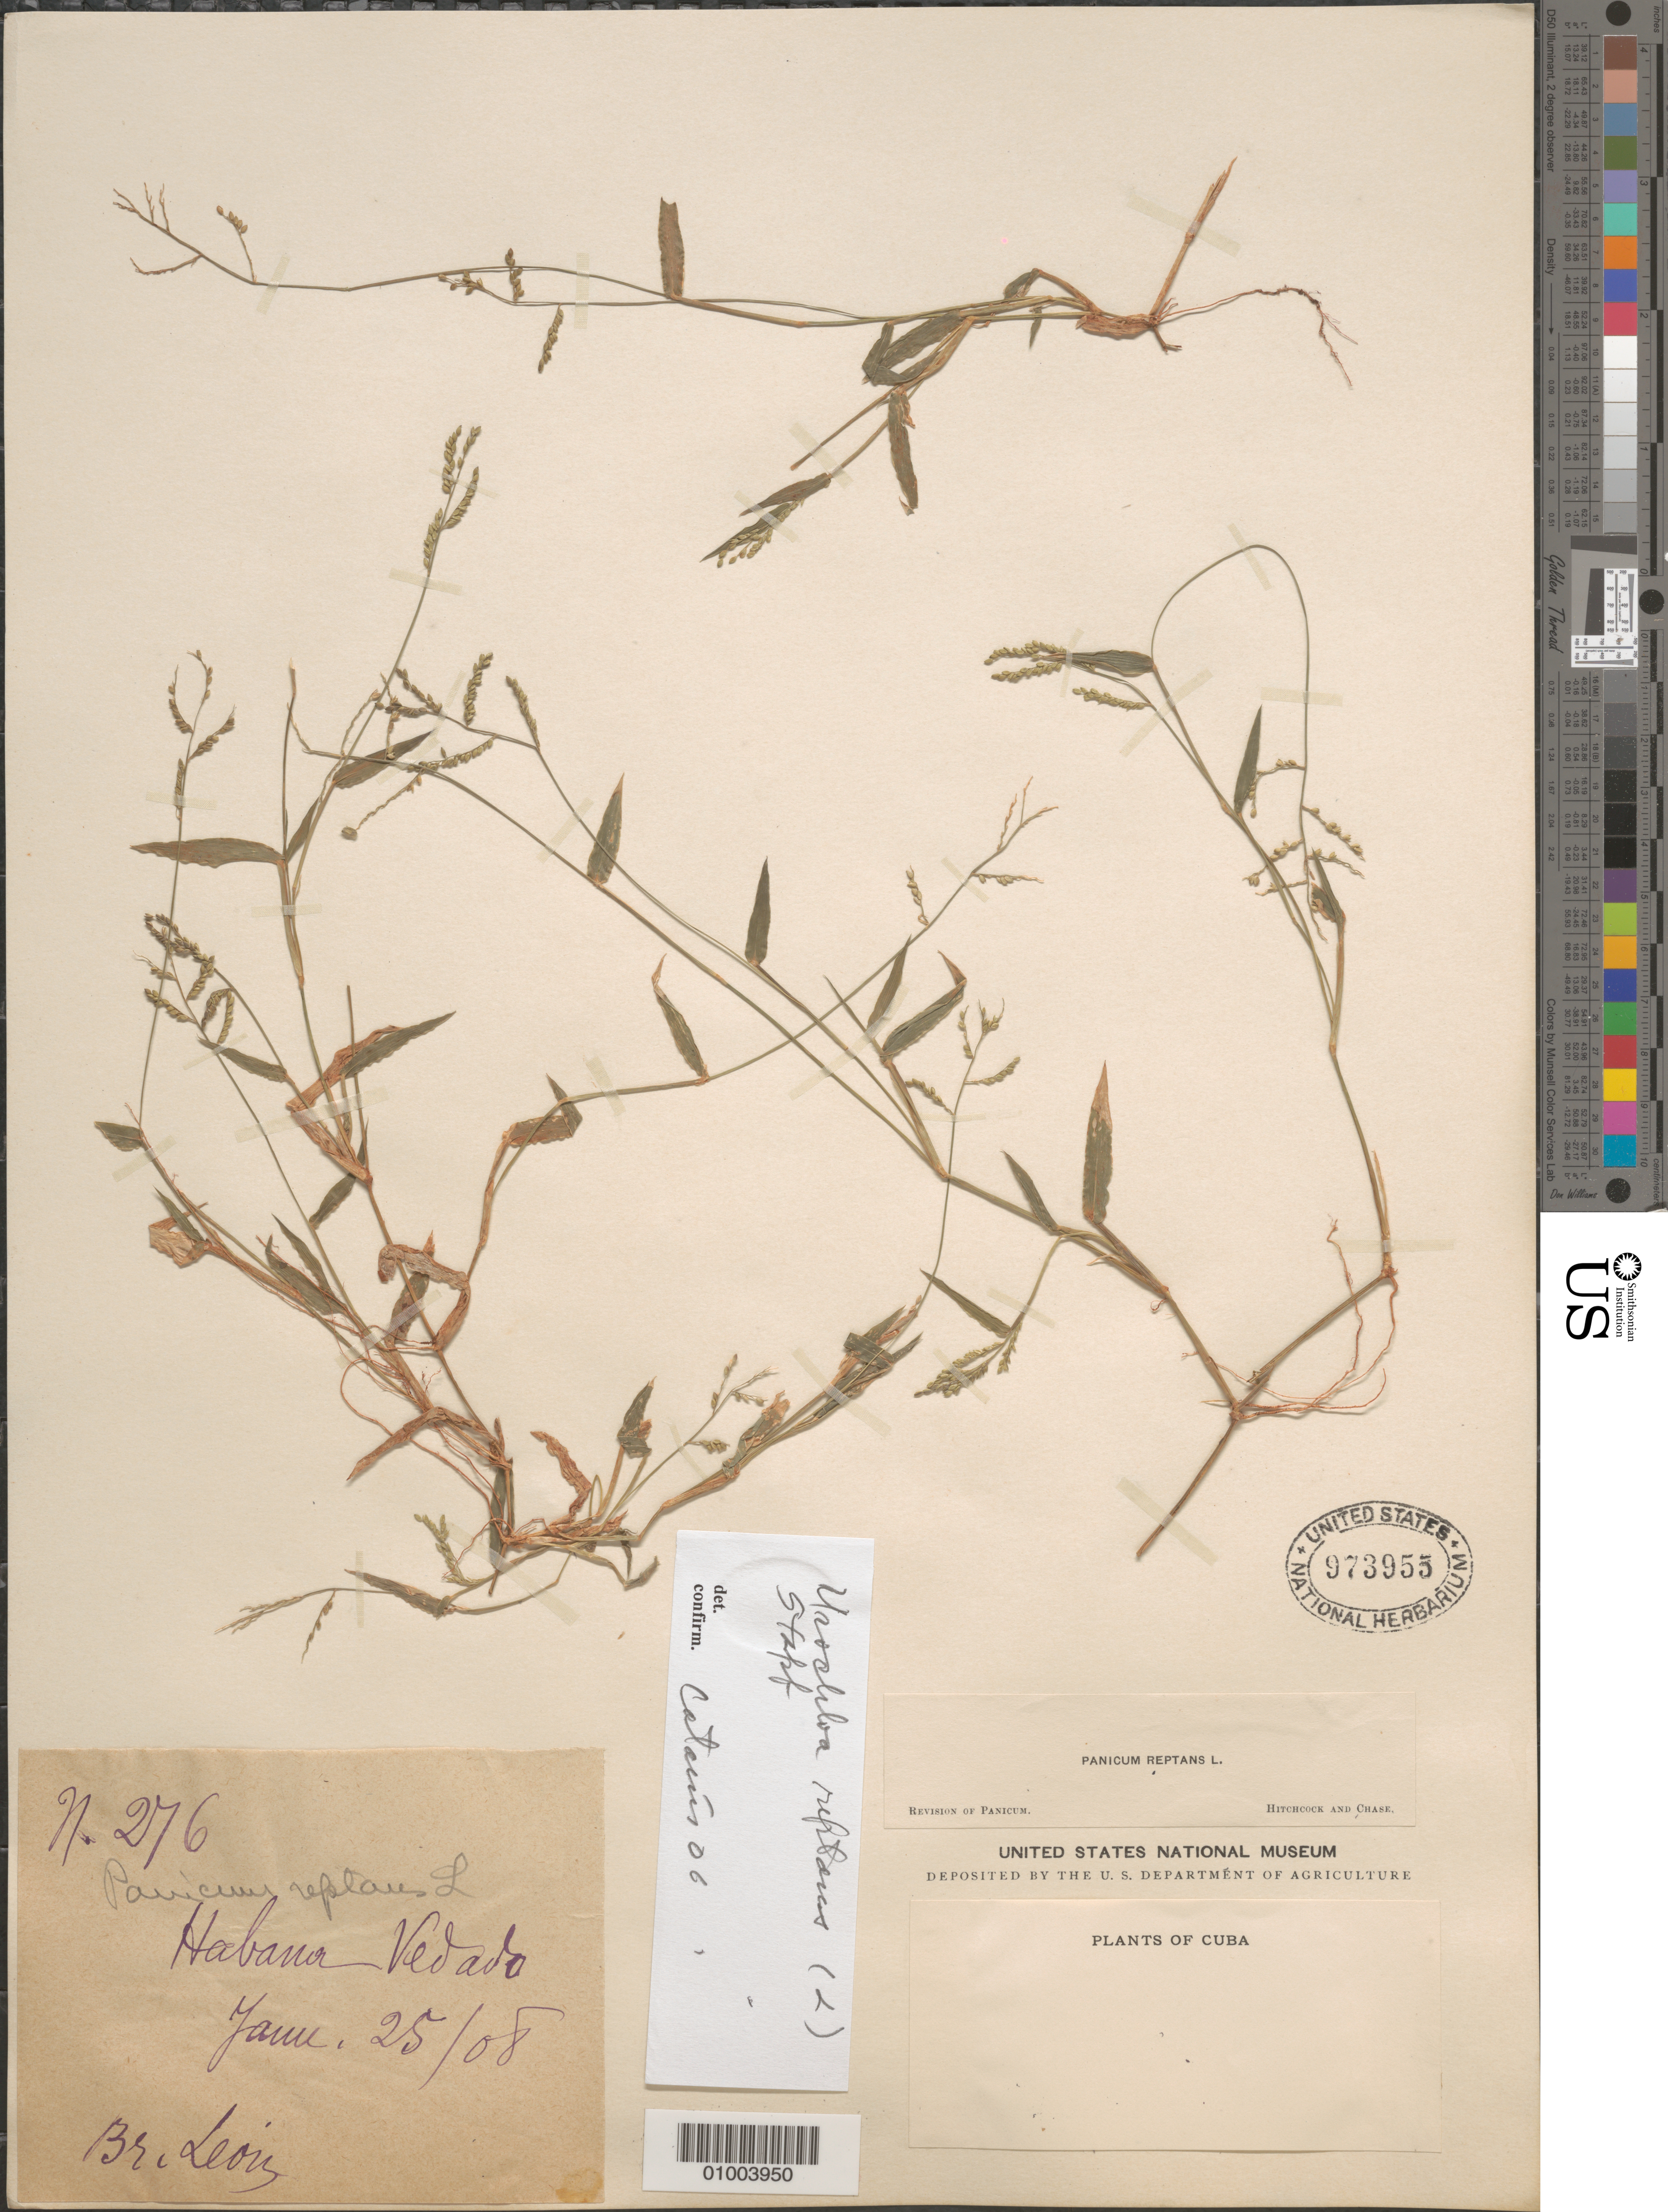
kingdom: Plantae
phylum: Tracheophyta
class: Liliopsida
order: Poales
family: Poaceae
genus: Urochloa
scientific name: Urochloa reptans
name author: (L.) Stapf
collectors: Bro. León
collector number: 276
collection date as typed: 25 Jan 1908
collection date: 1908-01-25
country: Cuba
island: Cuba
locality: Habana - vedado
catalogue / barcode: US 973955